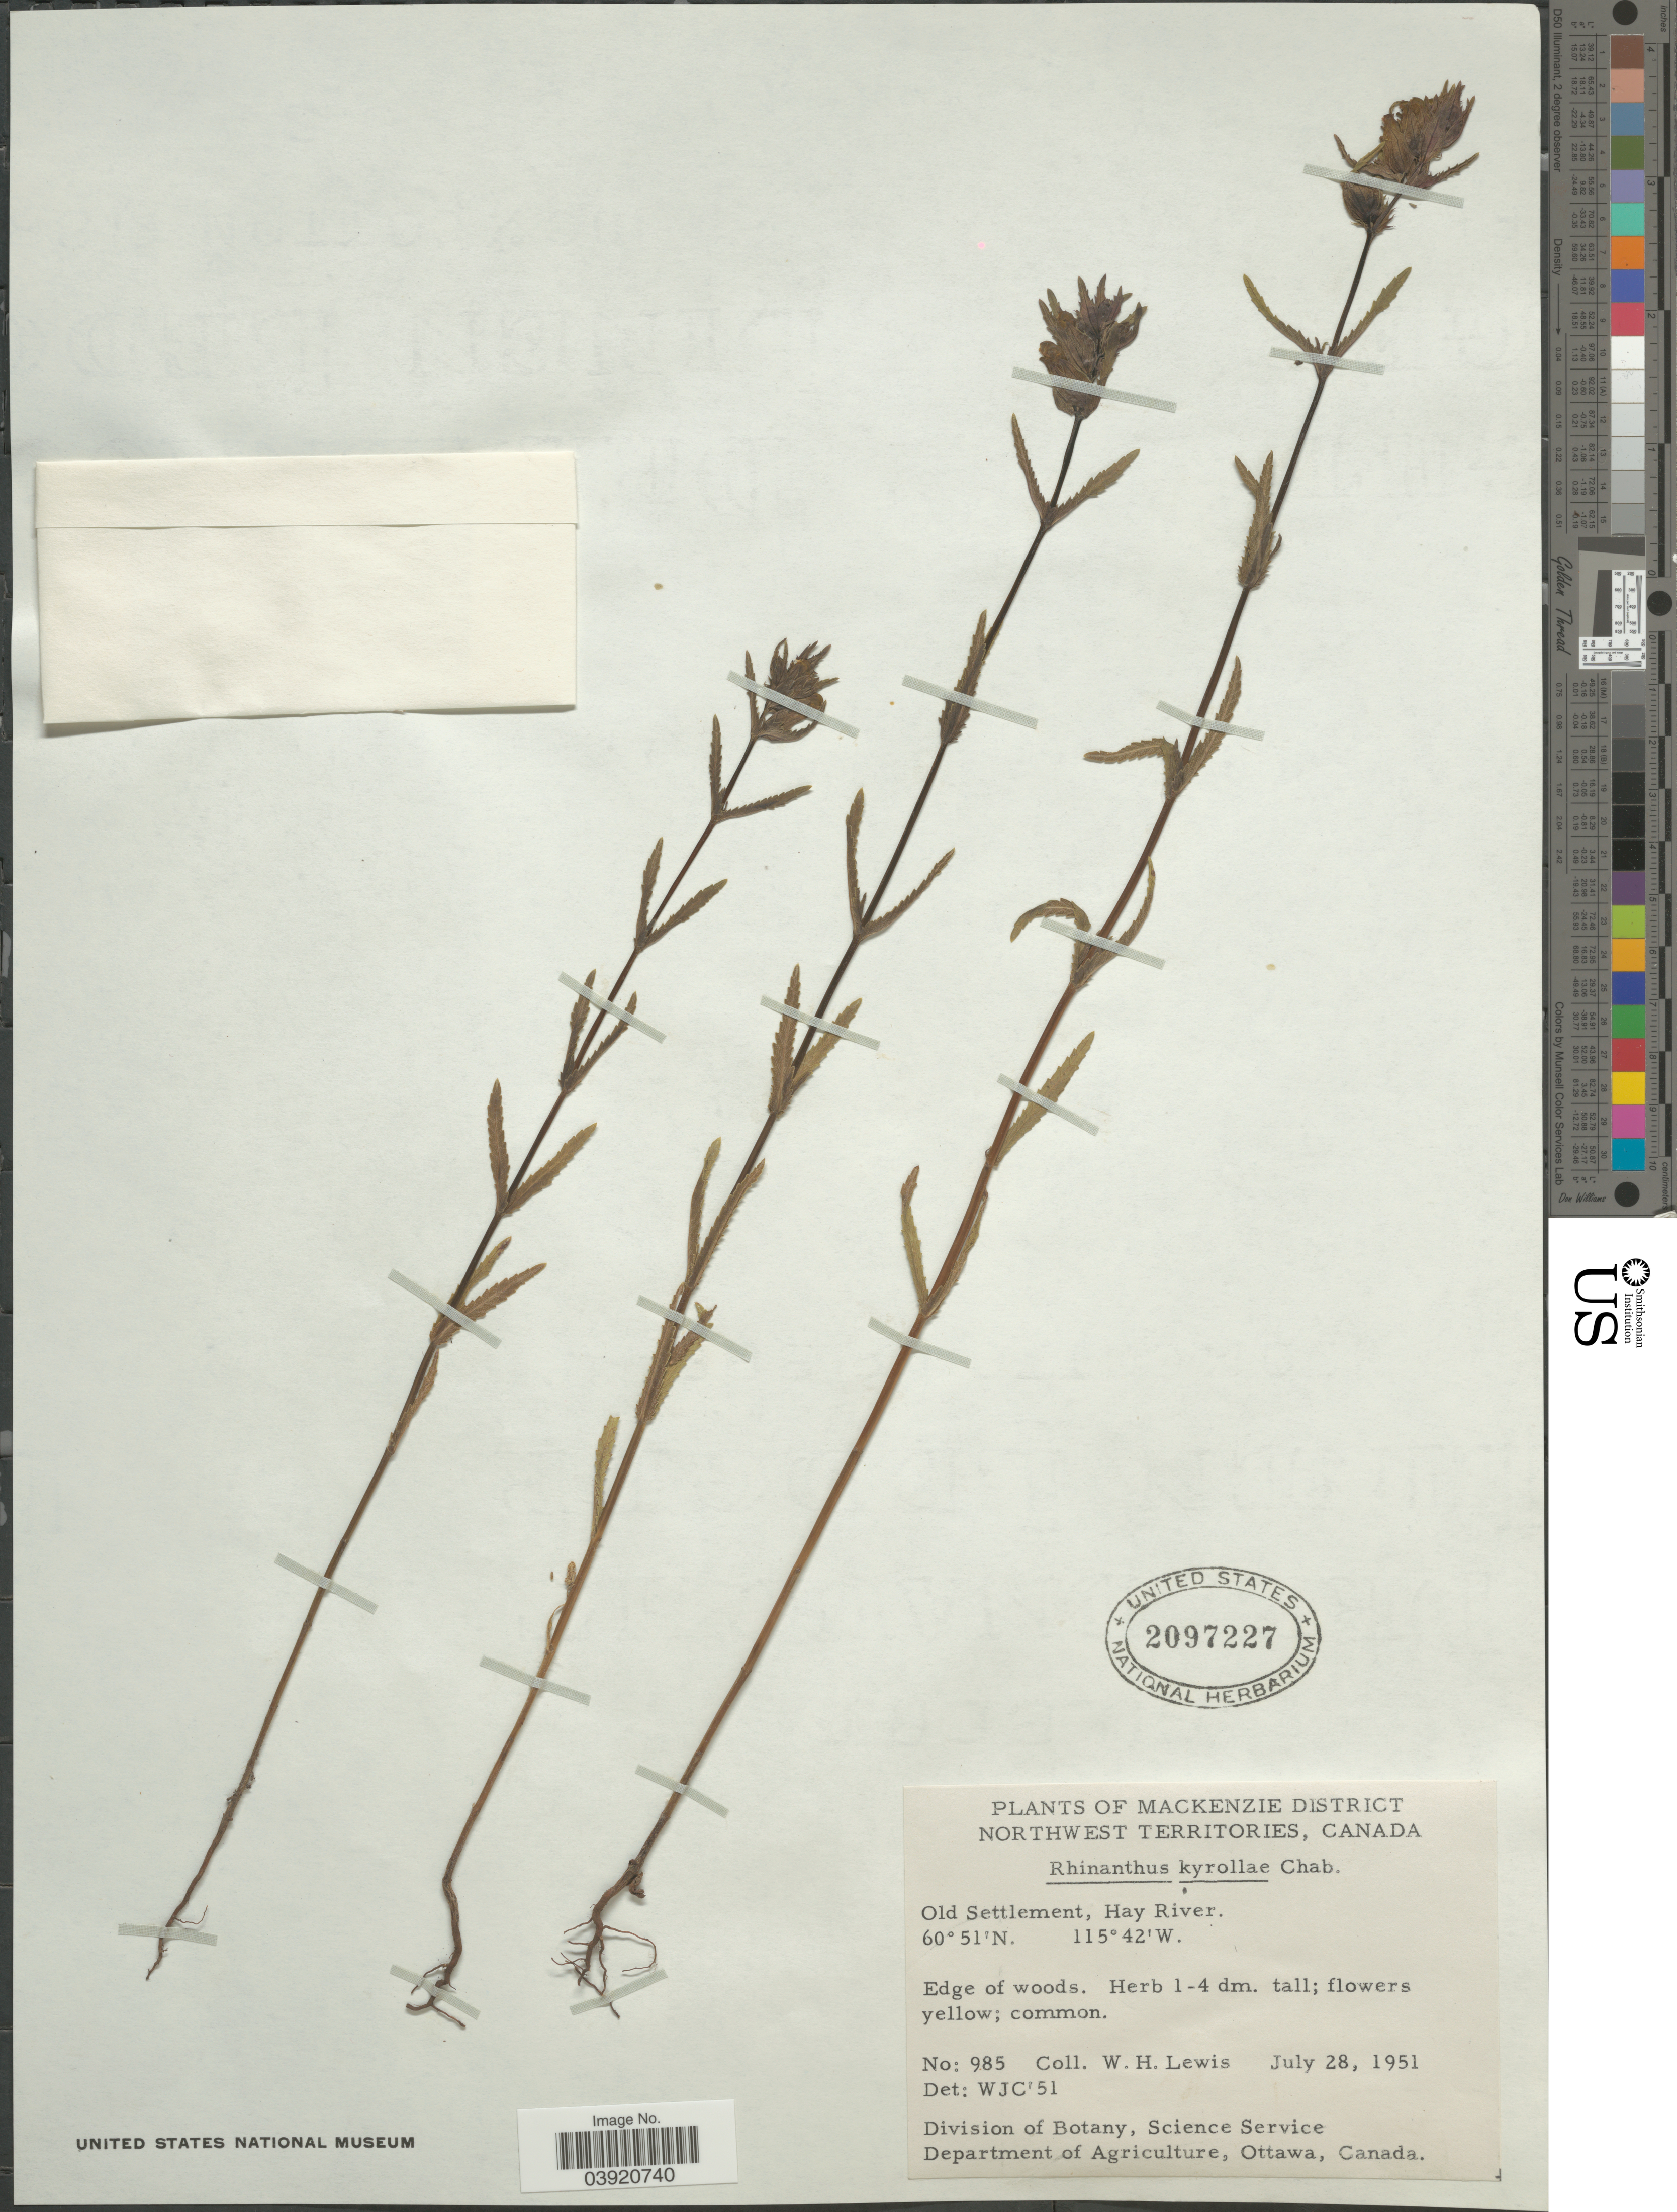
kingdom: Plantae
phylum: Tracheophyta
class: Magnoliopsida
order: Lamiales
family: Orobanchaceae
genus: Rhinanthus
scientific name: Rhinanthus kyrollae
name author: Chabert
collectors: W. H. Lewis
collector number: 985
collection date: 1951-07-28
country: Canada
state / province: Northwest Territories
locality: Mackenzie District. Old Settlement, Hay River.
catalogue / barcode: US 2097227